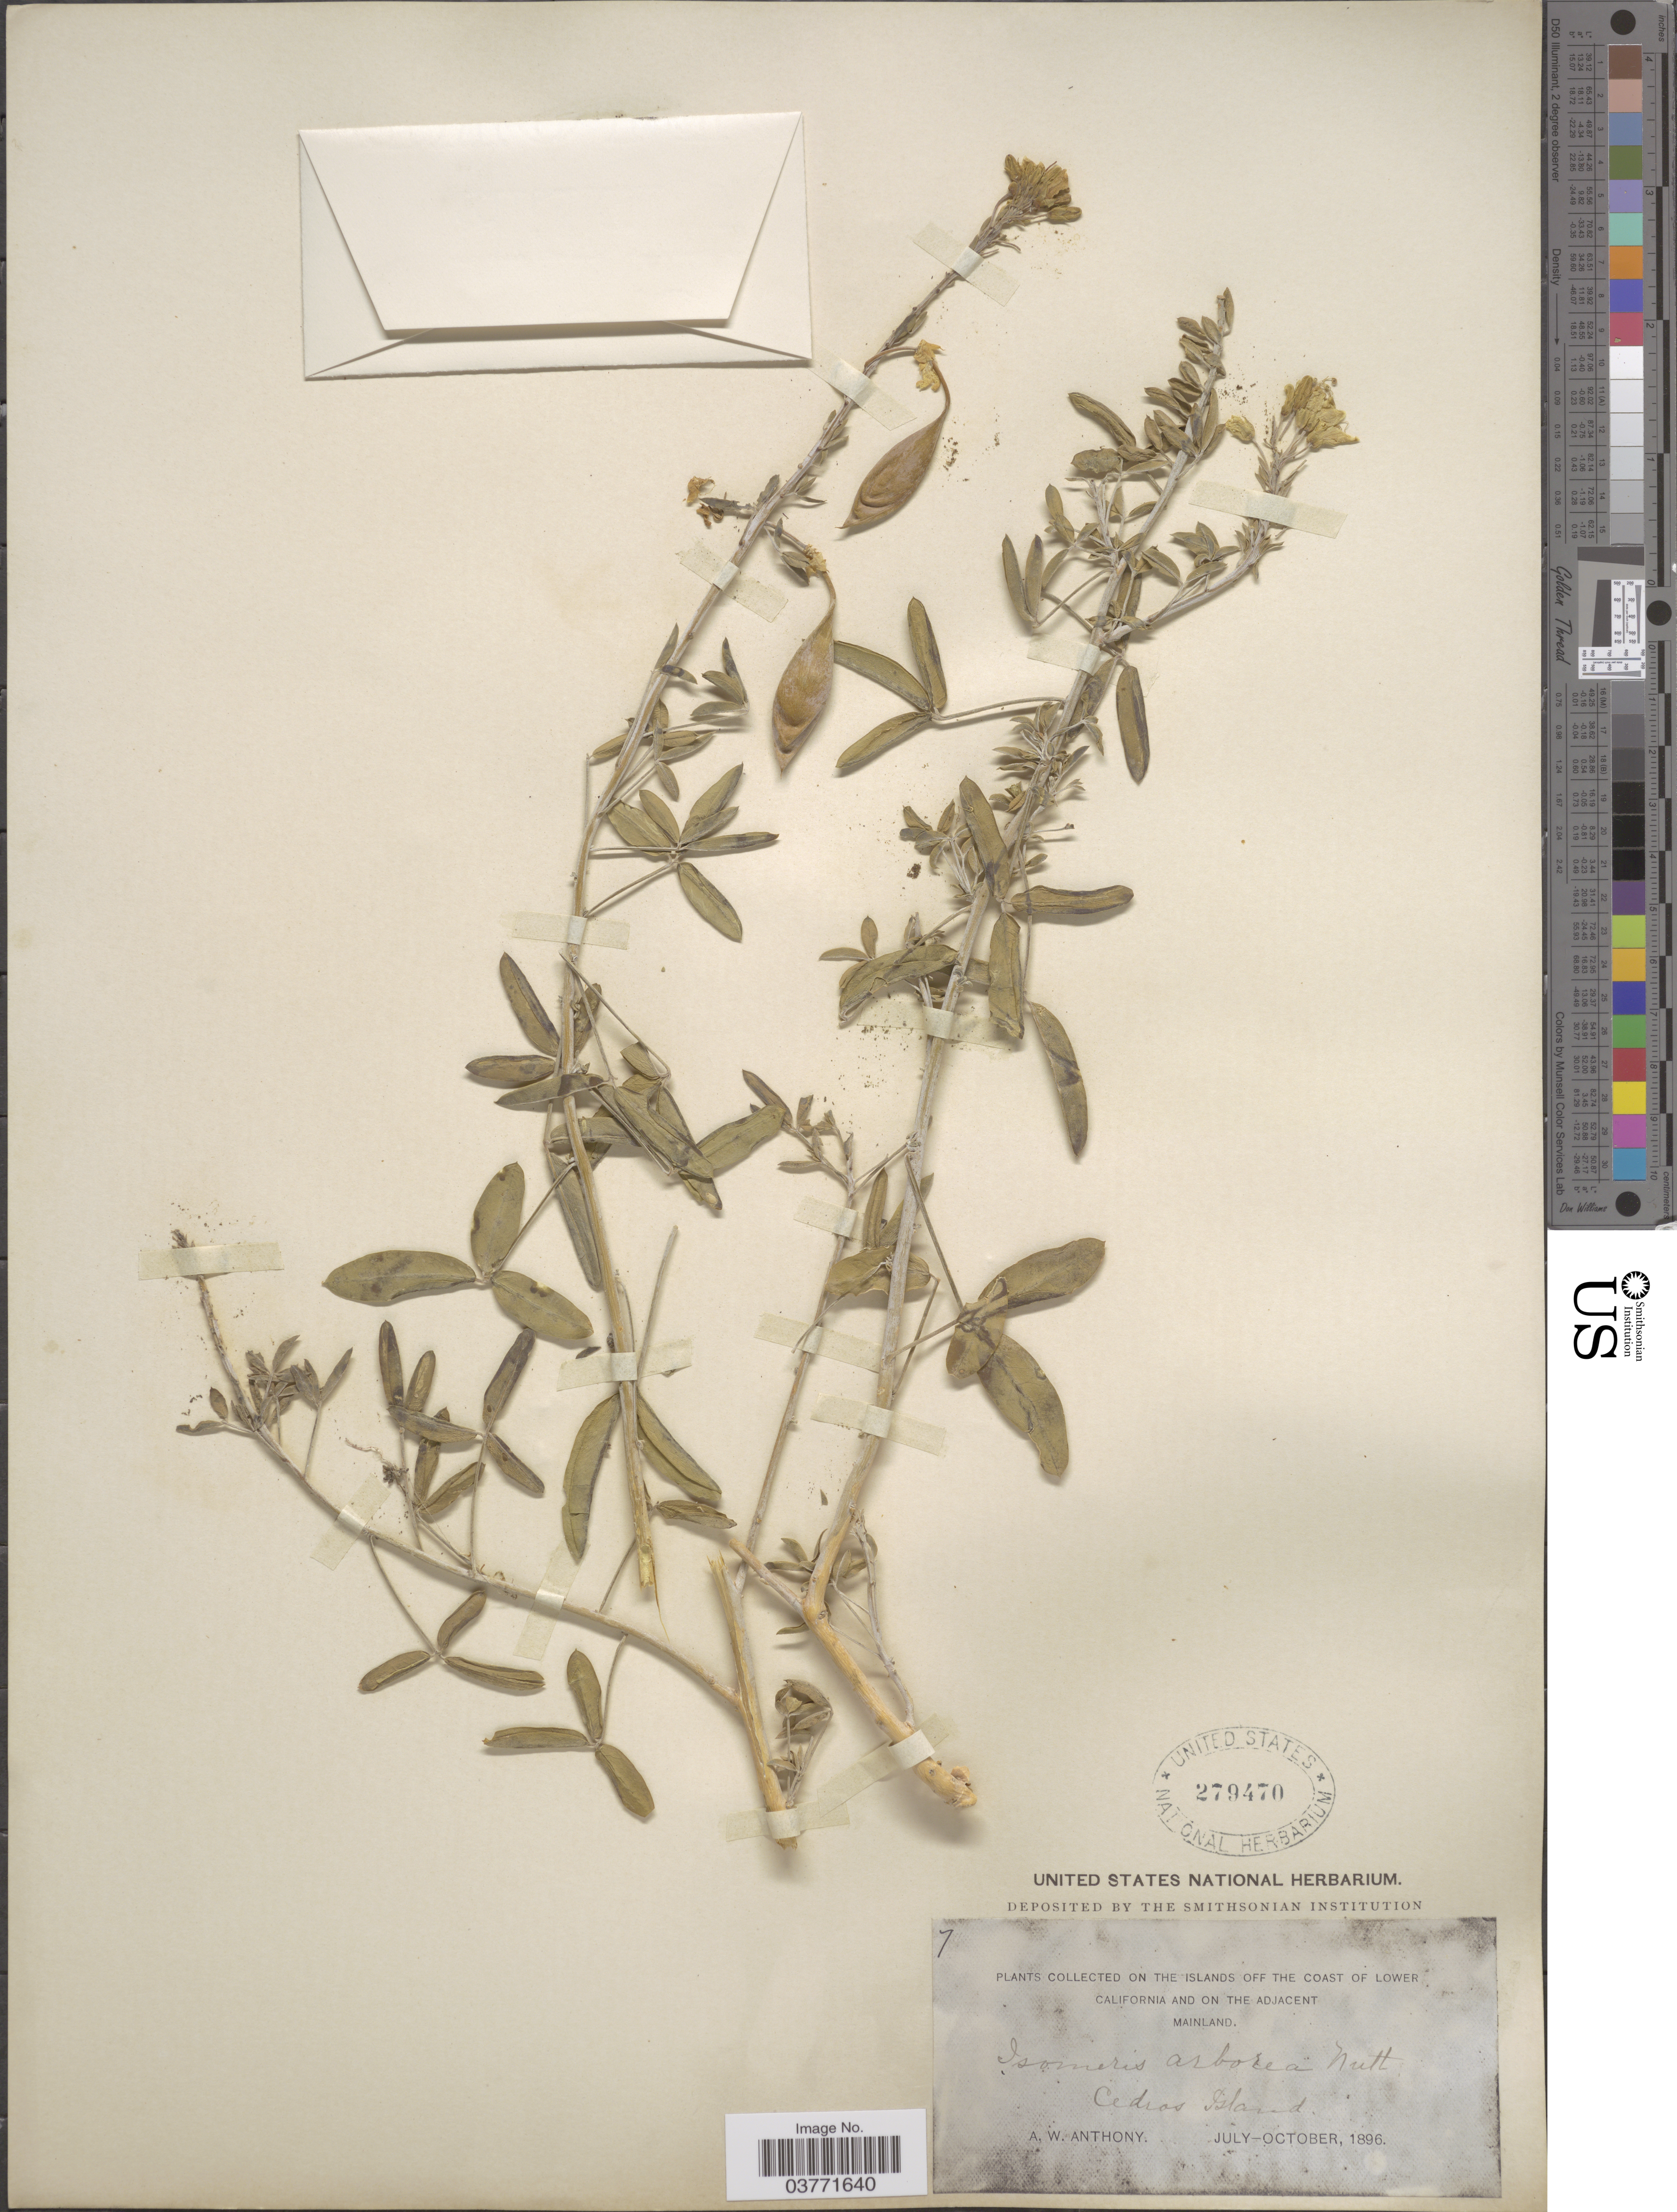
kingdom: Plantae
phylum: Tracheophyta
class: Magnoliopsida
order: Brassicales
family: Cleomaceae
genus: Cleomella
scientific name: Cleomella arborea var. angustata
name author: (Parish) Roalson & J.C. Hall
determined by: Strong, Mark T., (BOT), Smithsonian Institution - National Museum of Natural History (UNITED STATES)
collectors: A. W. Anthony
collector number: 7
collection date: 1896-07/1896-10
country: Mexico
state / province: Baja California Norte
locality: On the Islands of the Coast of Lower California and on the adjacent mainland. Cedros Island.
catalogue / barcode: US 279470